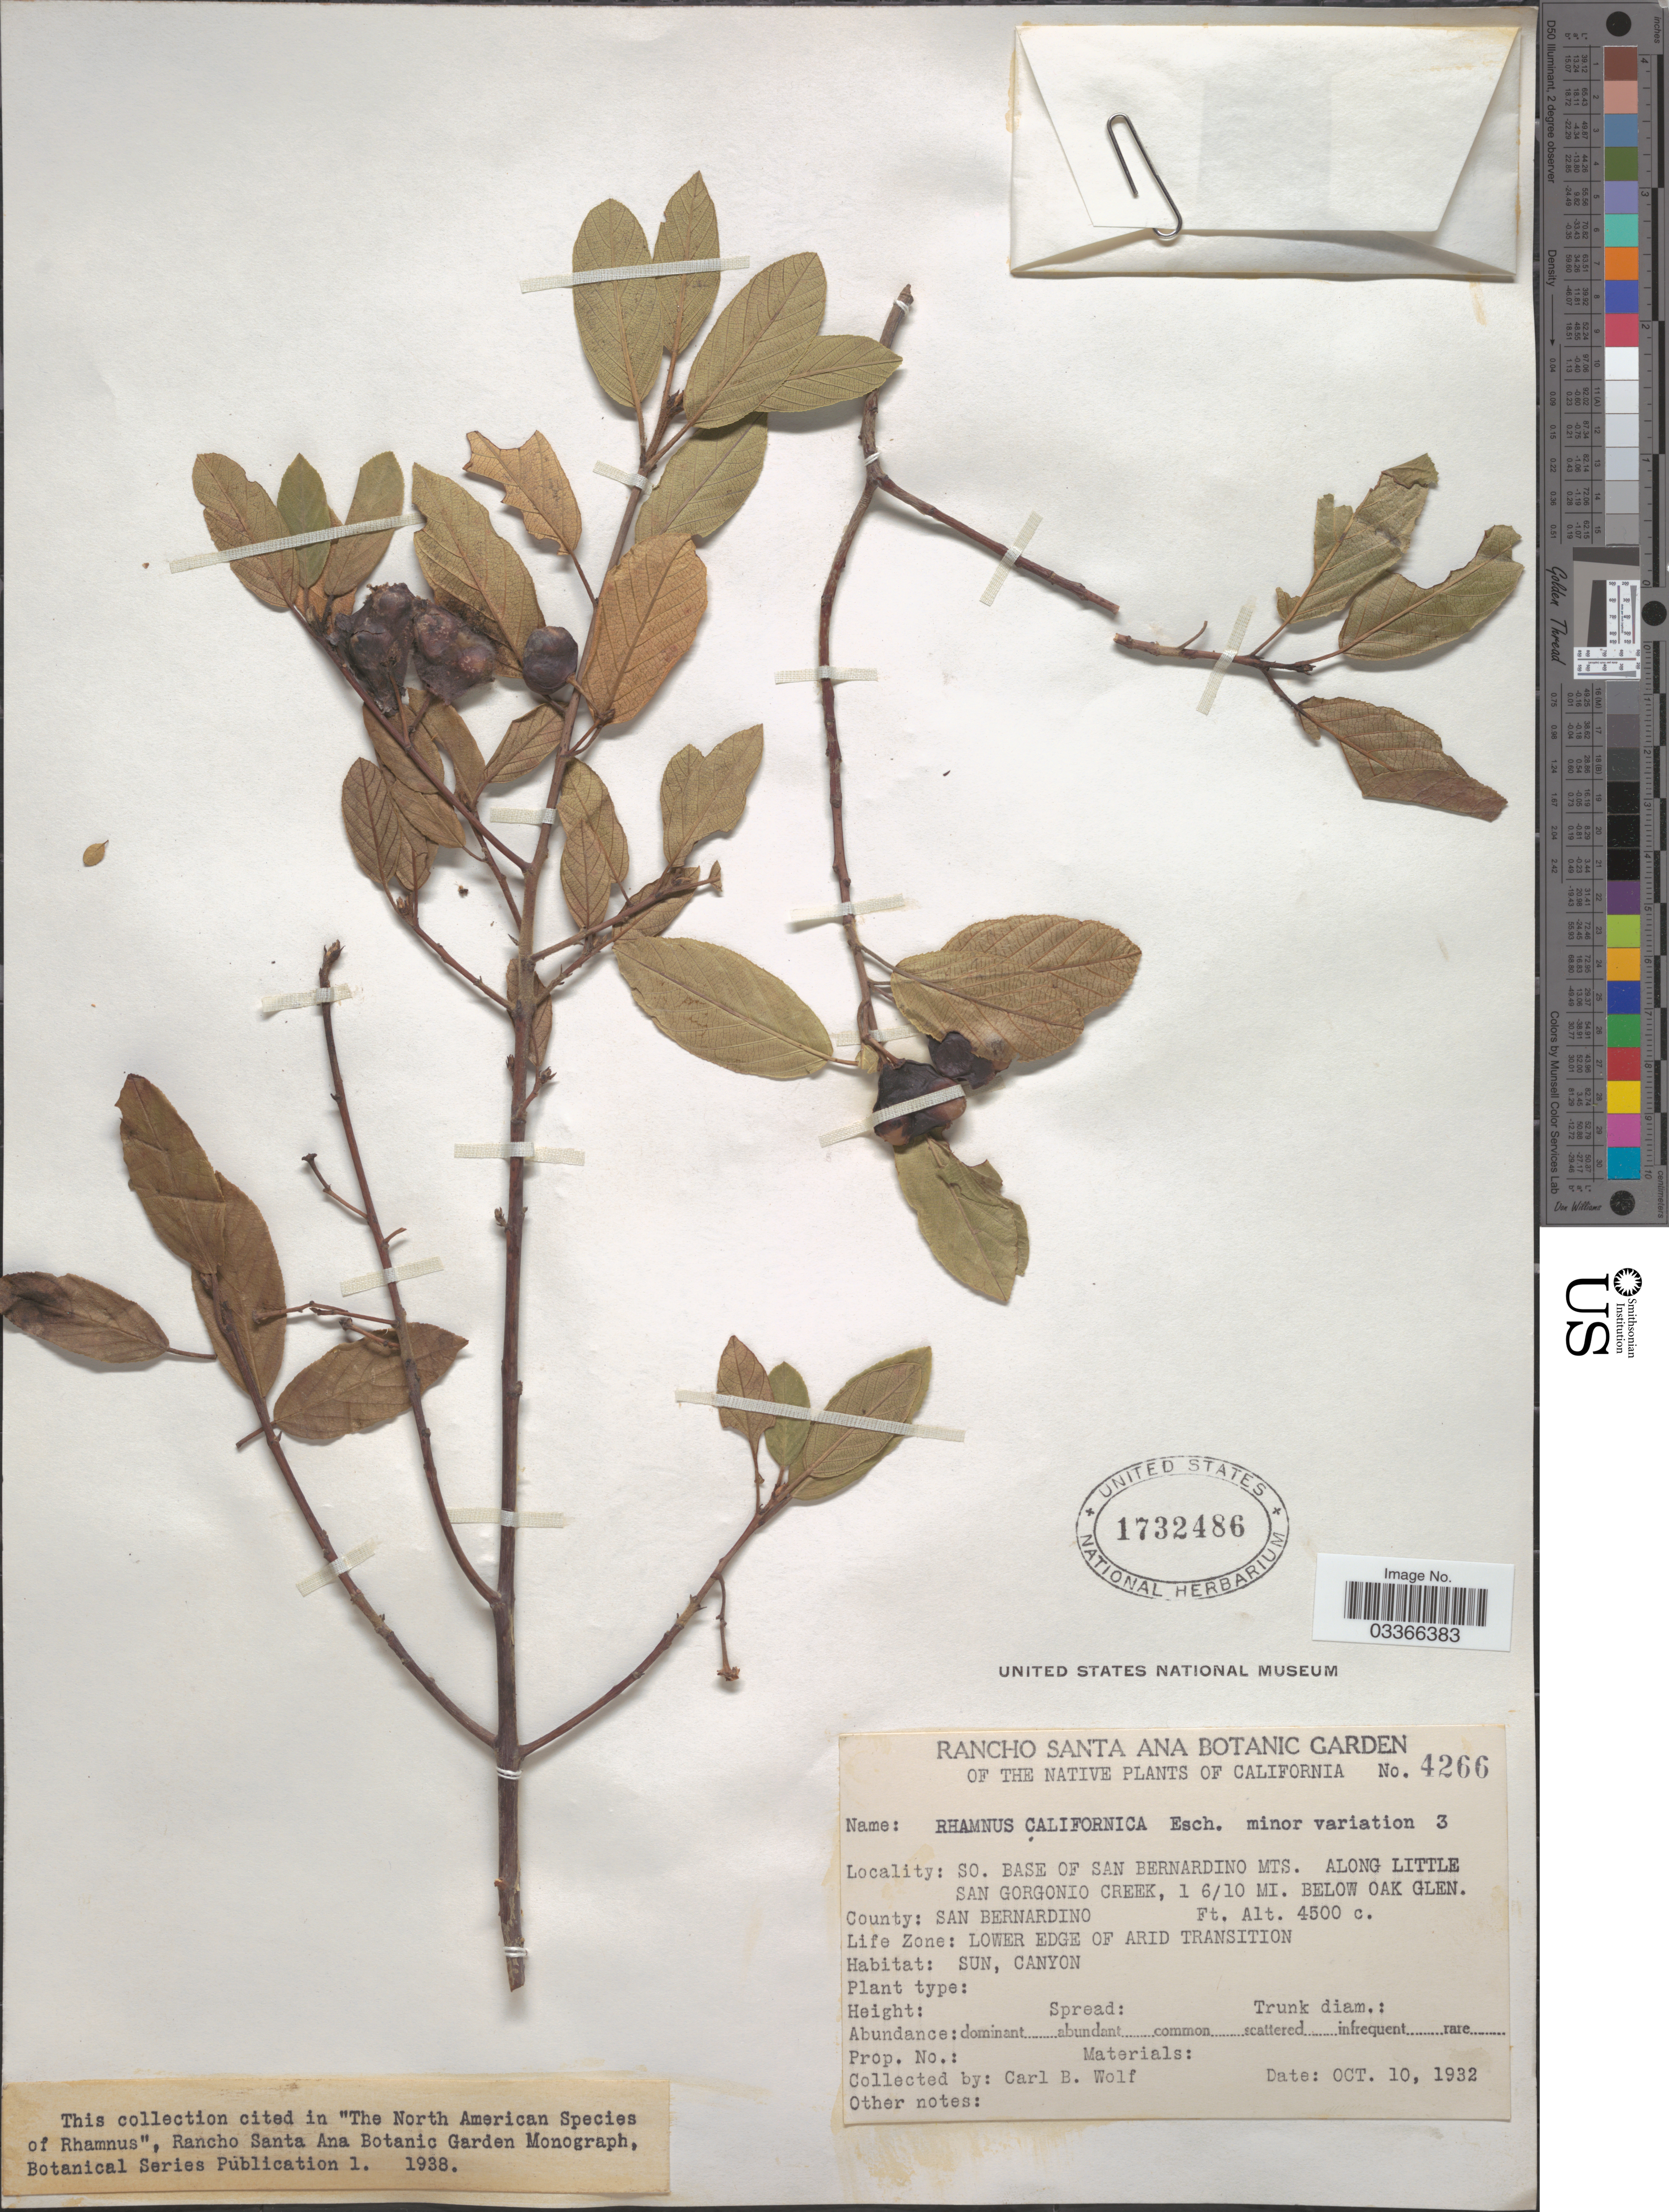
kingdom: Plantae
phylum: Tracheophyta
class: Magnoliopsida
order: Rosales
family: Rhamnaceae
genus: Rhamnus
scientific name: Rhamnus crocea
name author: Nutt.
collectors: C. B. Wolf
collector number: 4266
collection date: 1932-10-10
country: United States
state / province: California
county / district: San Bernardino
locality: So. base of San Bernardino Mts. along Little San Gorgonio Creek, 1 6/10 mi. below Oak Glen. County: San Bernardino. Life Zone: Lower edge of arid transition.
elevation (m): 1372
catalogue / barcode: US 1732486